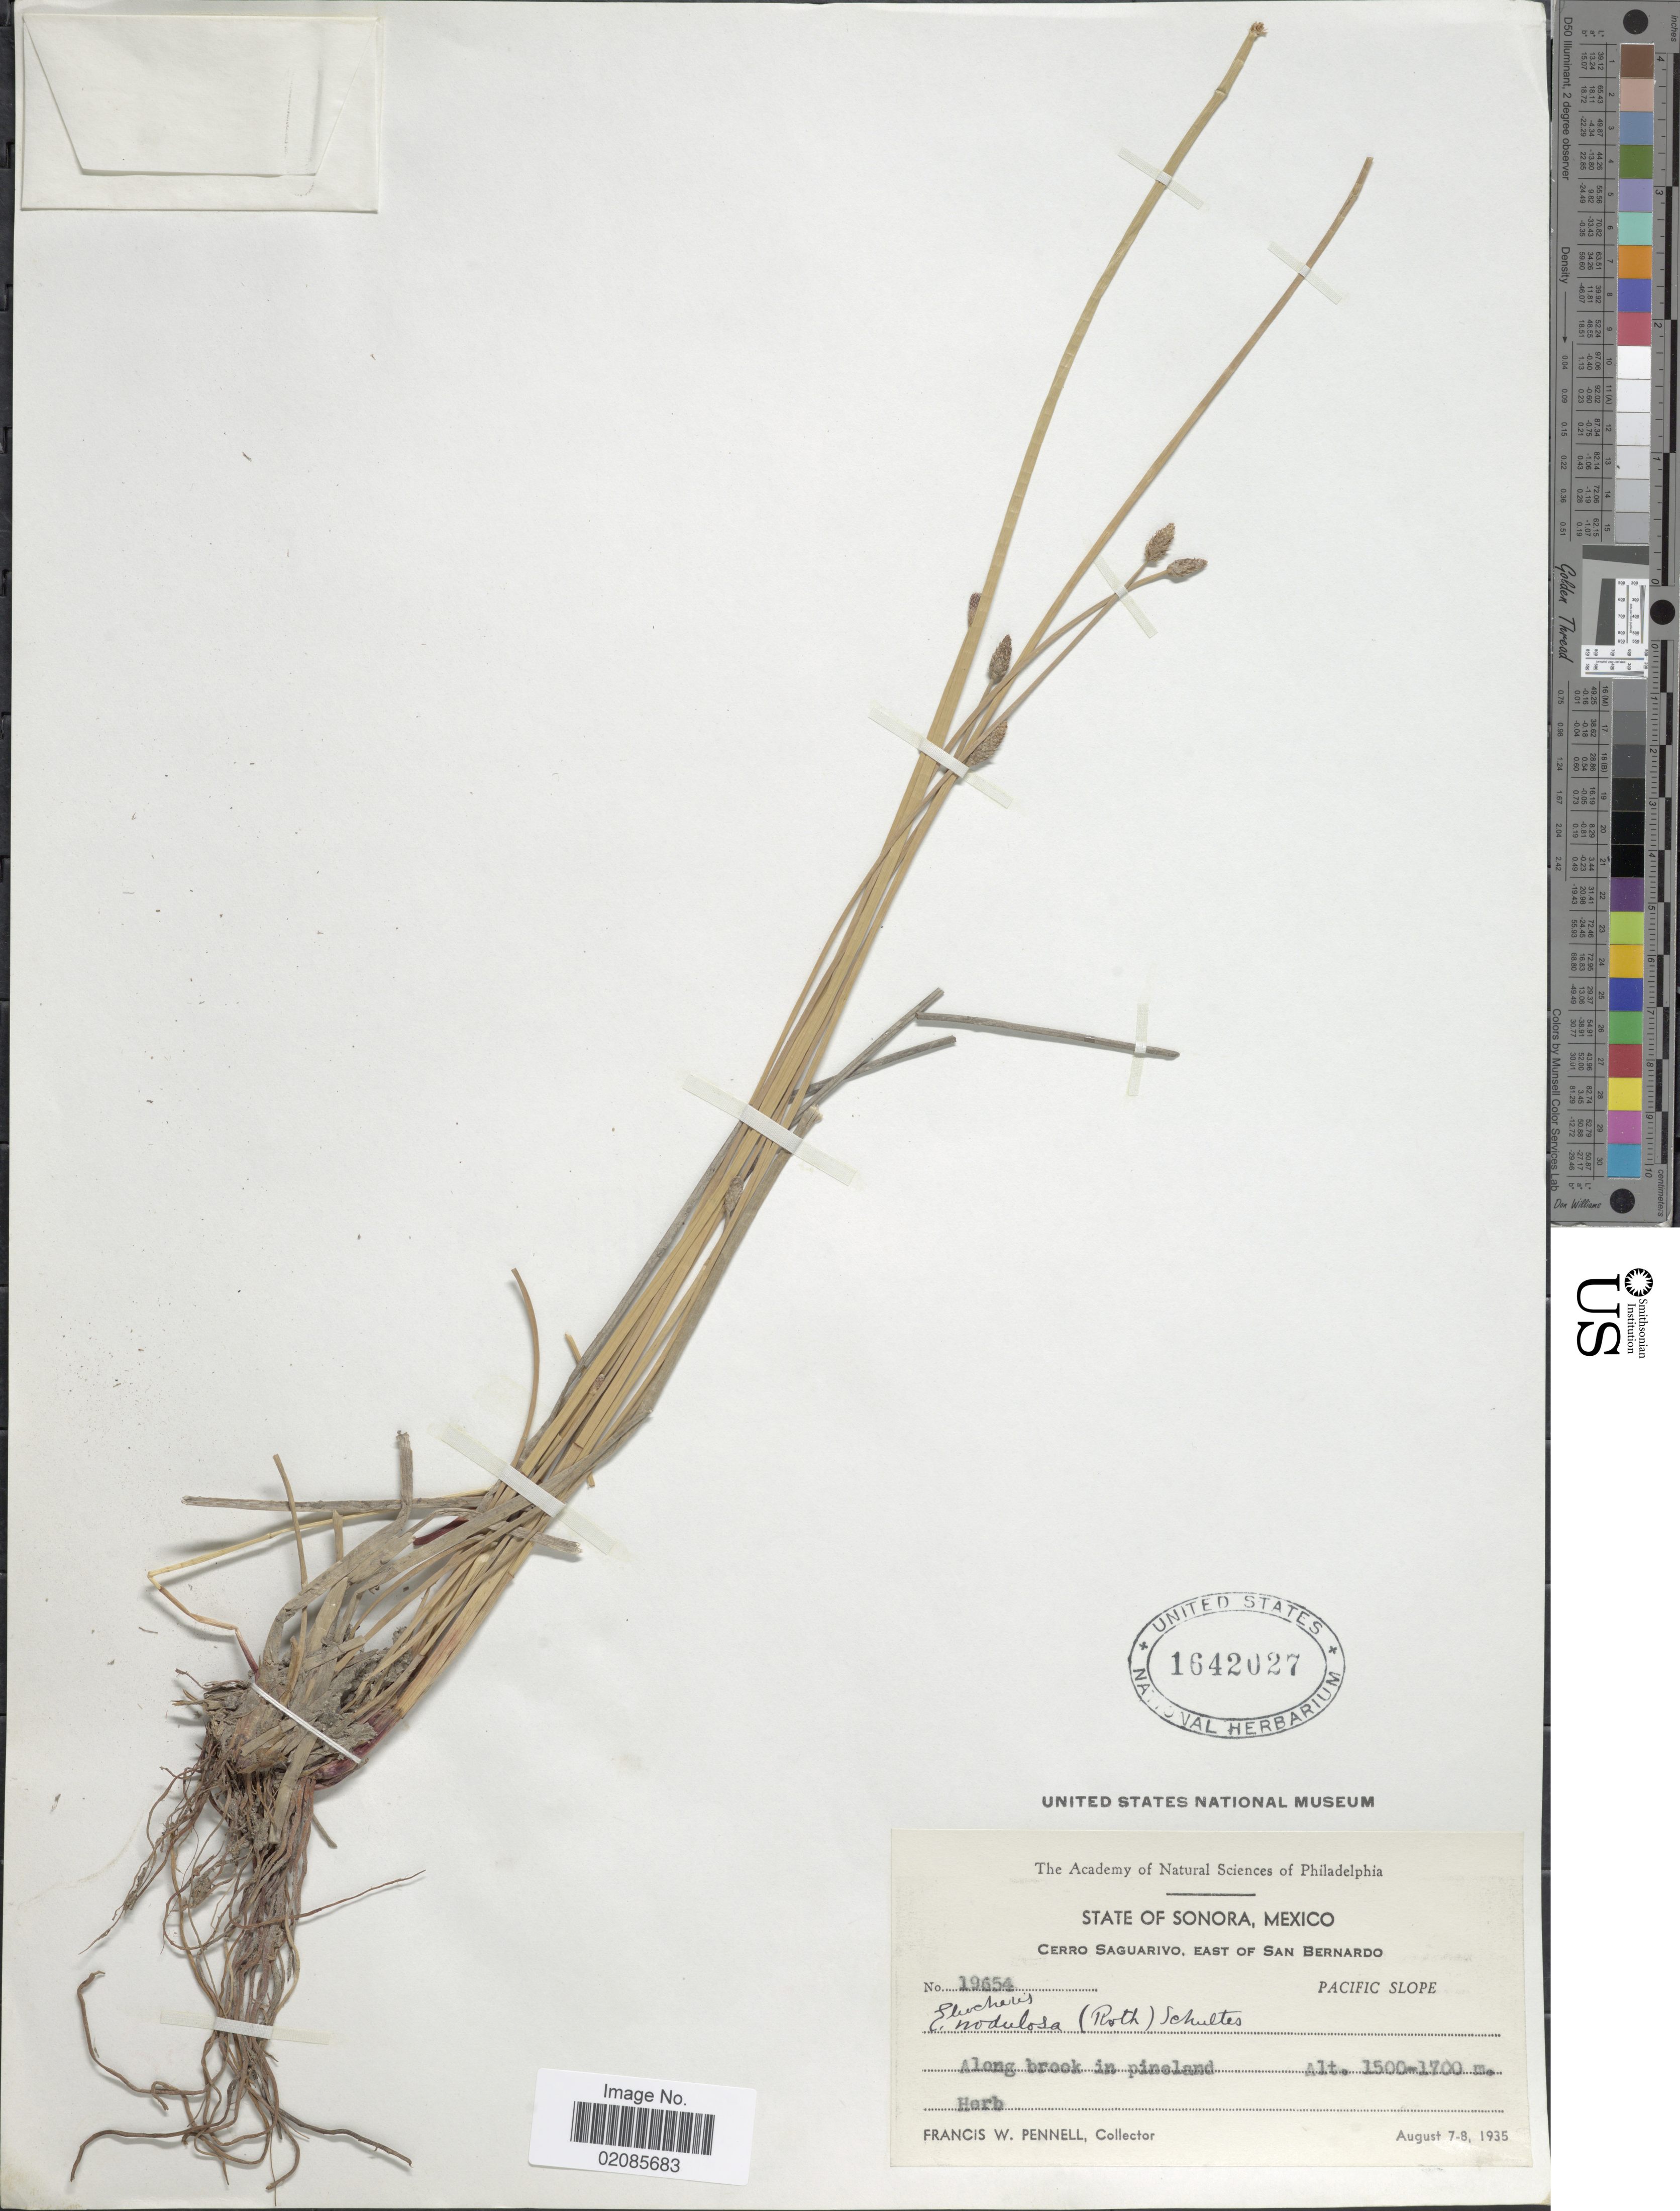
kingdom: Plantae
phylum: Tracheophyta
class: Liliopsida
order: Poales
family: Cyperaceae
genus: Eleocharis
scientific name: Eleocharis montana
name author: (Kunth) Roem. & Schult.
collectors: F. W. Pennell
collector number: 19654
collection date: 1935-08-07/1935-08-08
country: Mexico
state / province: Sonora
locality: Cerro Saguarivo, East of San Bernardo, Pacific Slope, along brook in pineland.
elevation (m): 1500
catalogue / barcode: US 1642027